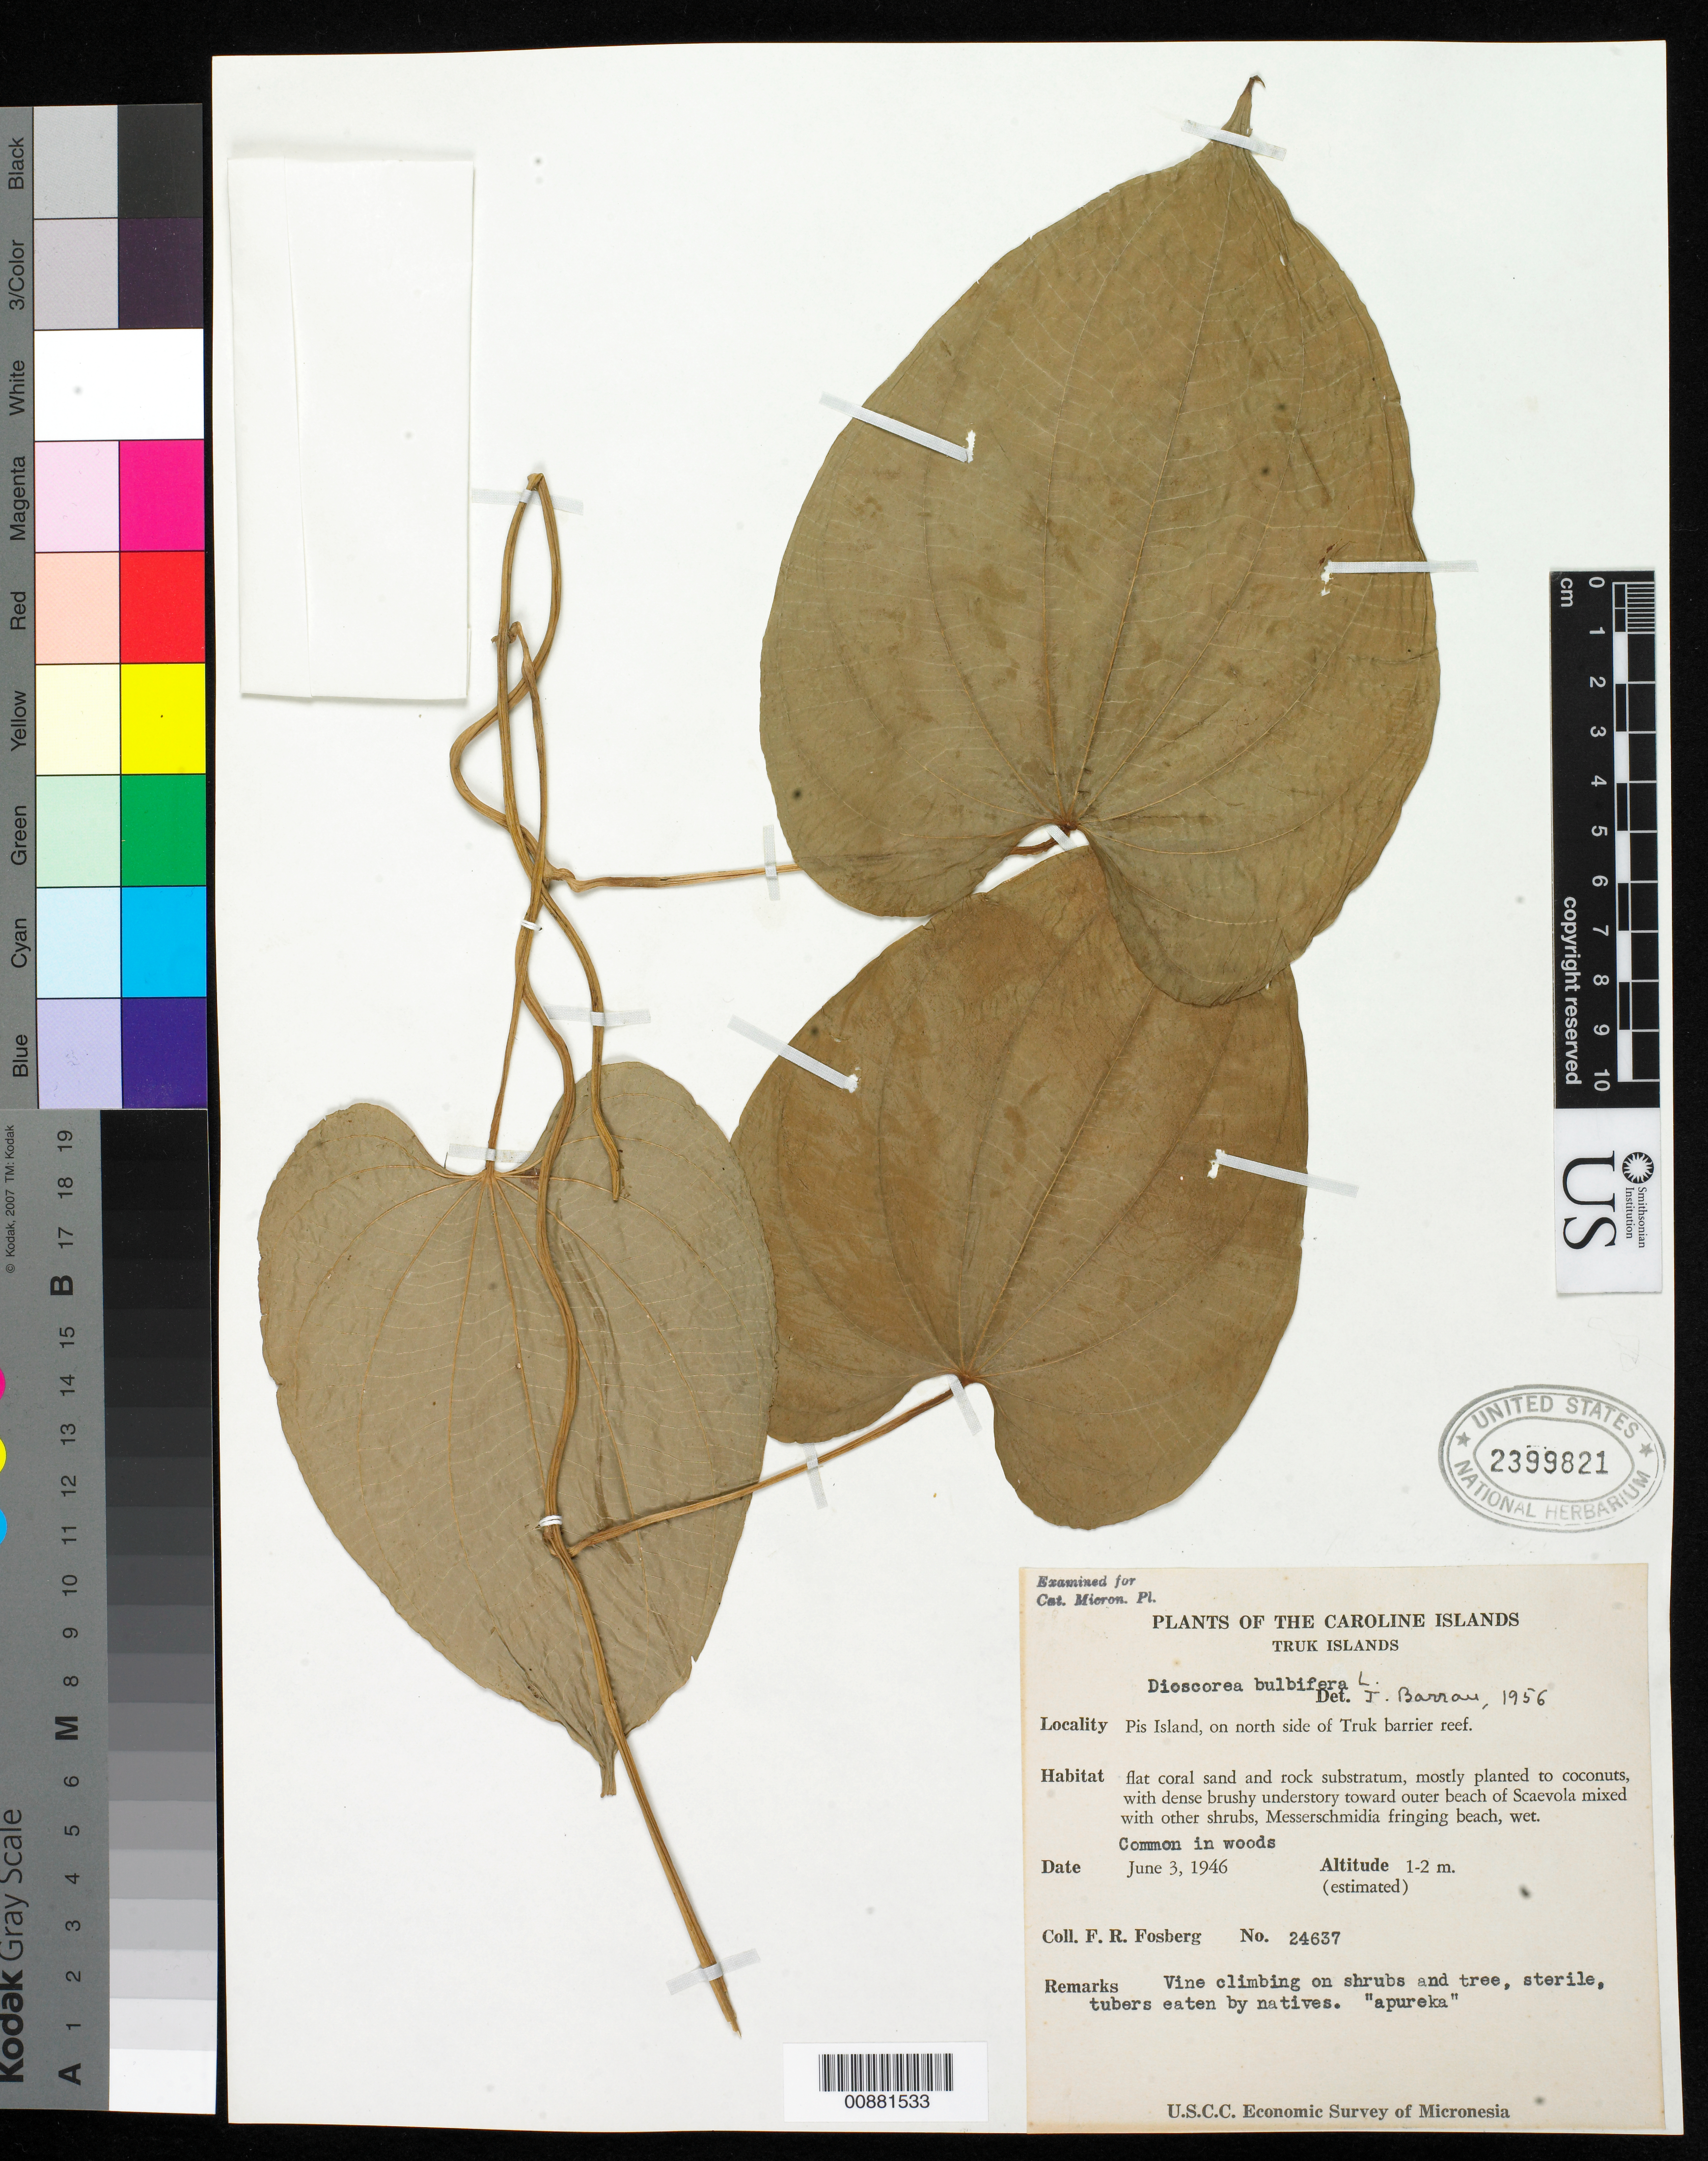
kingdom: Plantae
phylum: Tracheophyta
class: Liliopsida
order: Dioscoreales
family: Dioscoreaceae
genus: Dioscorea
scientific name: Dioscorea bulbifera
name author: L.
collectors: F. R. Fosberg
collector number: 24637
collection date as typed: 03 Jun 1946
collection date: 1946-06-03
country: Micronesia, Federated States of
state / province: Truk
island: Losap Atoll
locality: Pis Islet, on north side of Truk barrier reef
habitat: flat coral sand and rock substratum, mostly planted to coconuts with dense brushy understory toward outer beach of Scaevola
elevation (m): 1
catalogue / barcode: US 2399821